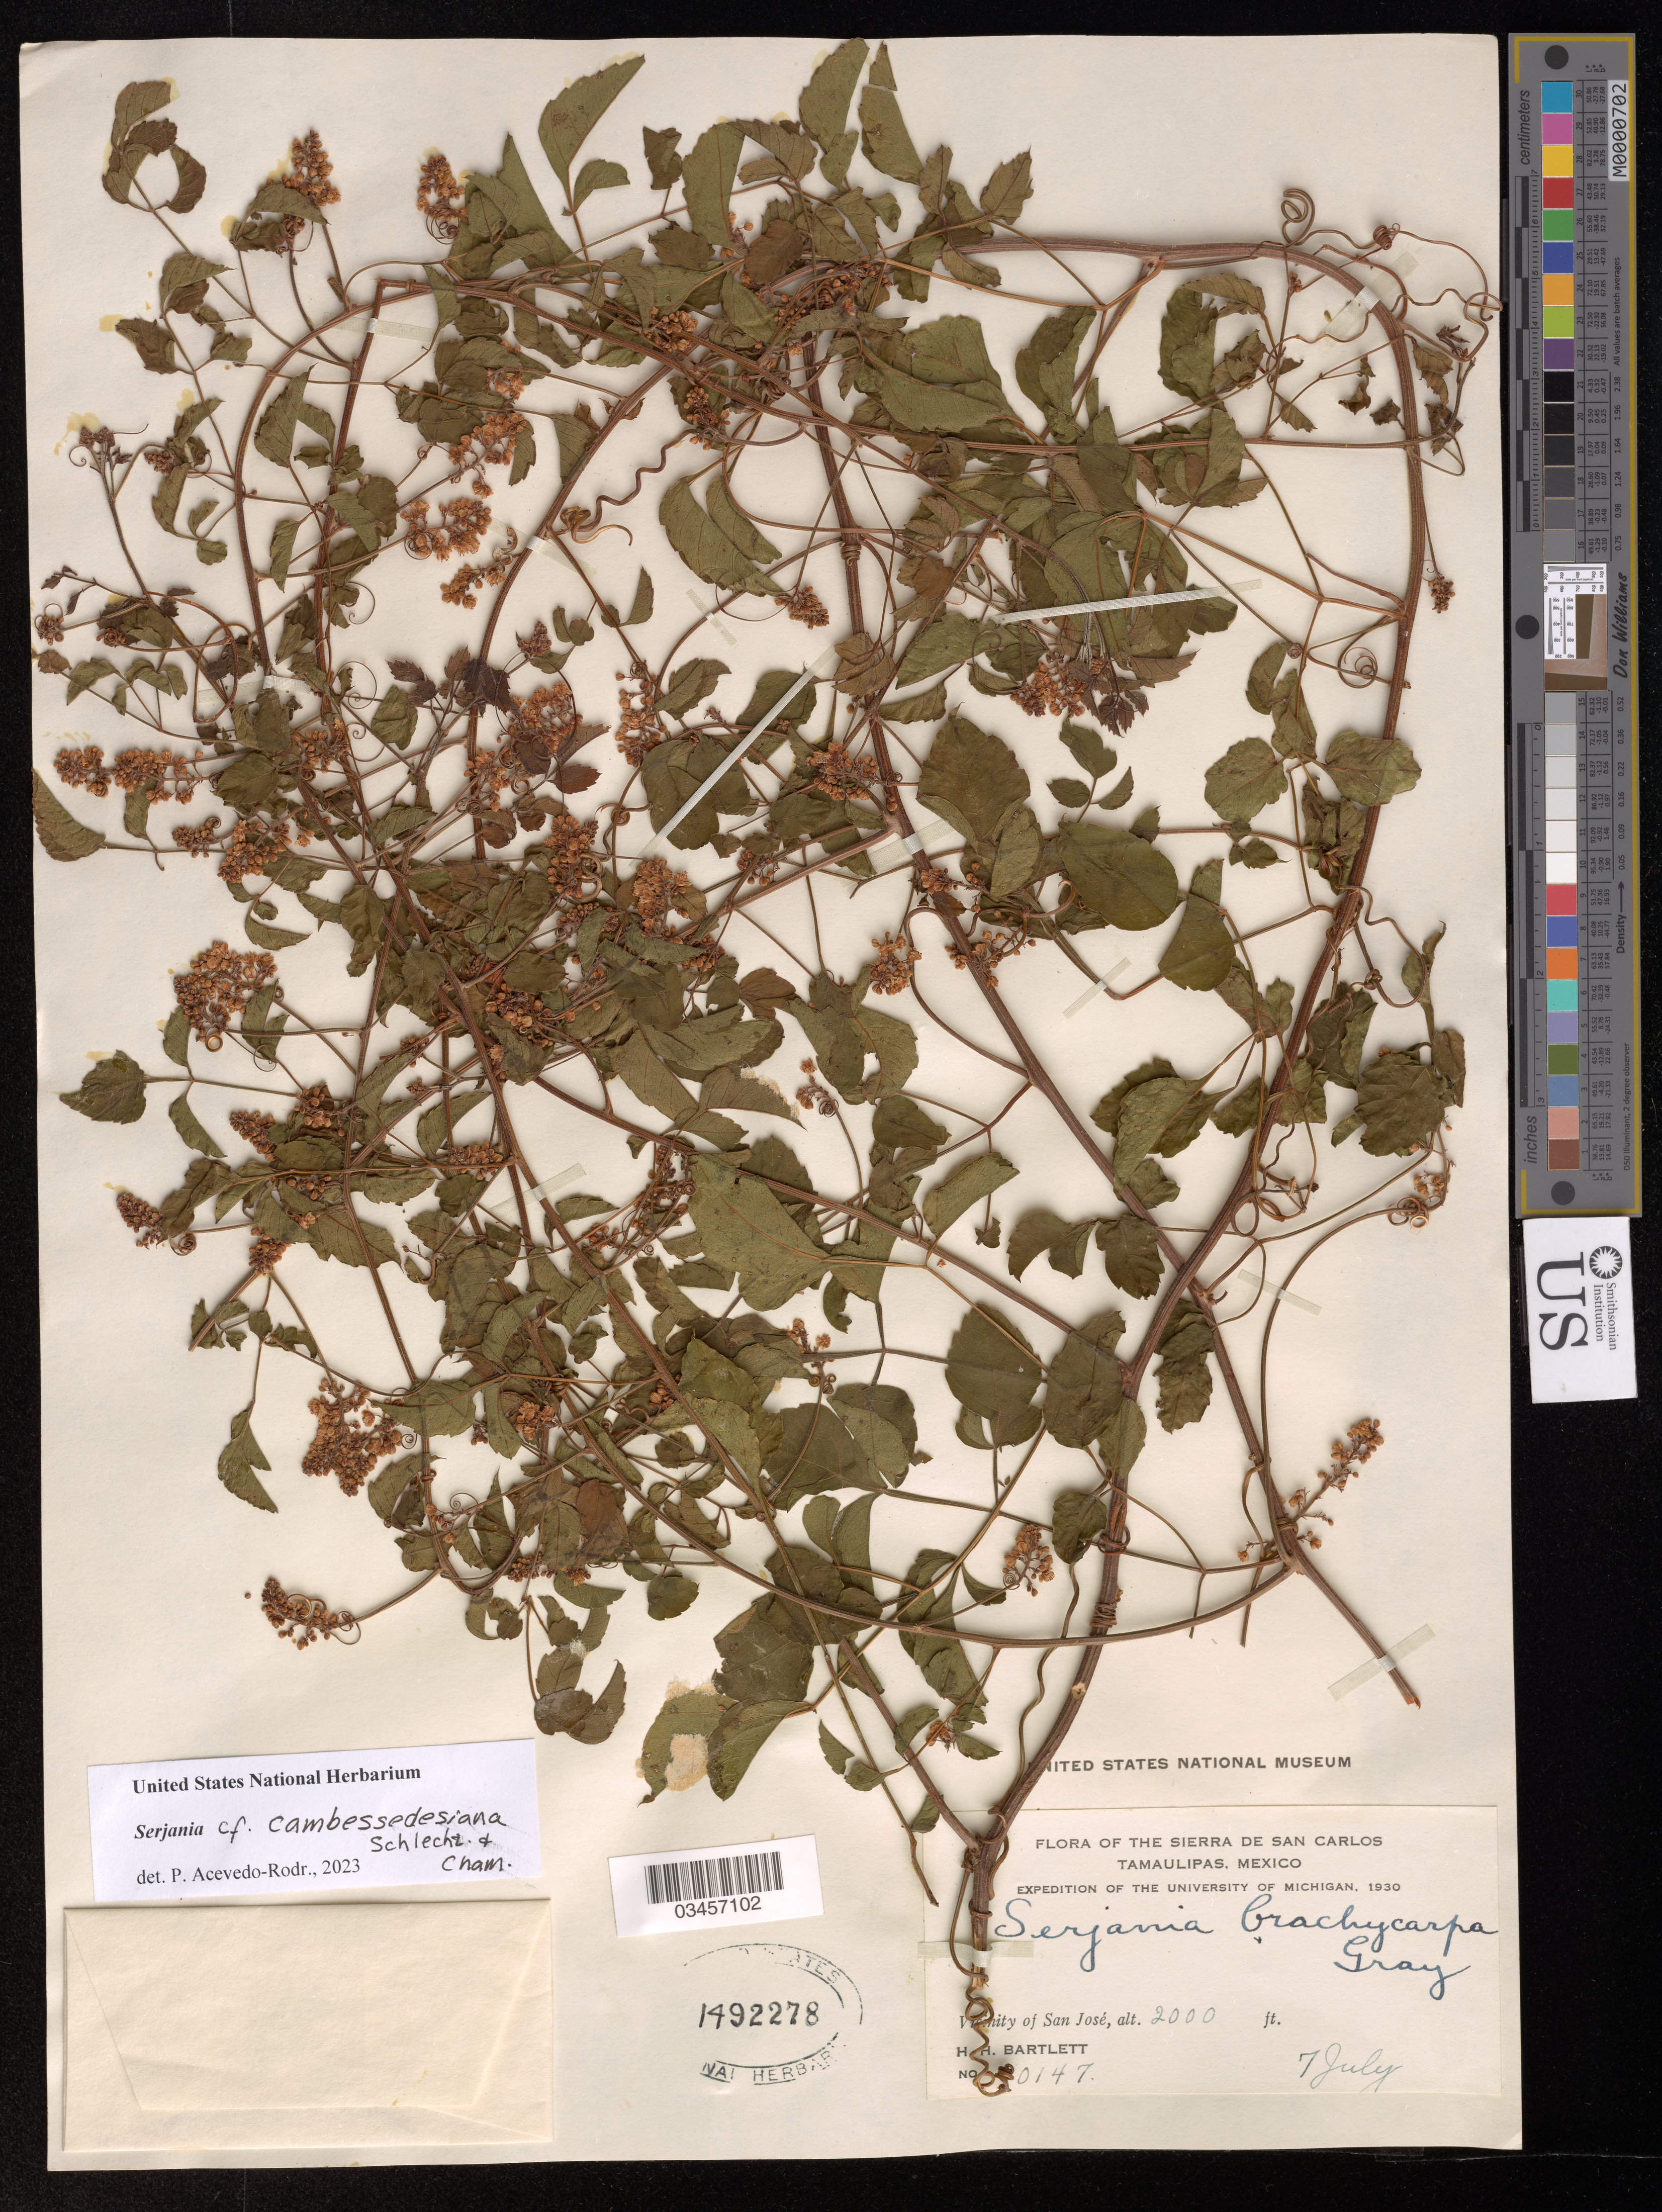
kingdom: Plantae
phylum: Tracheophyta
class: Magnoliopsida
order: Sapindales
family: Sapindaceae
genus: Serjania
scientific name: Serjania cambessediana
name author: Schltdl. & Cham.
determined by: Acevedo-Rodriguez, P., (US), Smithsonian Institution - National Museum of Natural History (UNITED STATES)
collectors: H. H. Bartlett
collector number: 10147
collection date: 1930-07-07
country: Mexico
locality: Tamaulipas. Vicinity of San José.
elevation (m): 610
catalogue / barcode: US 1492278